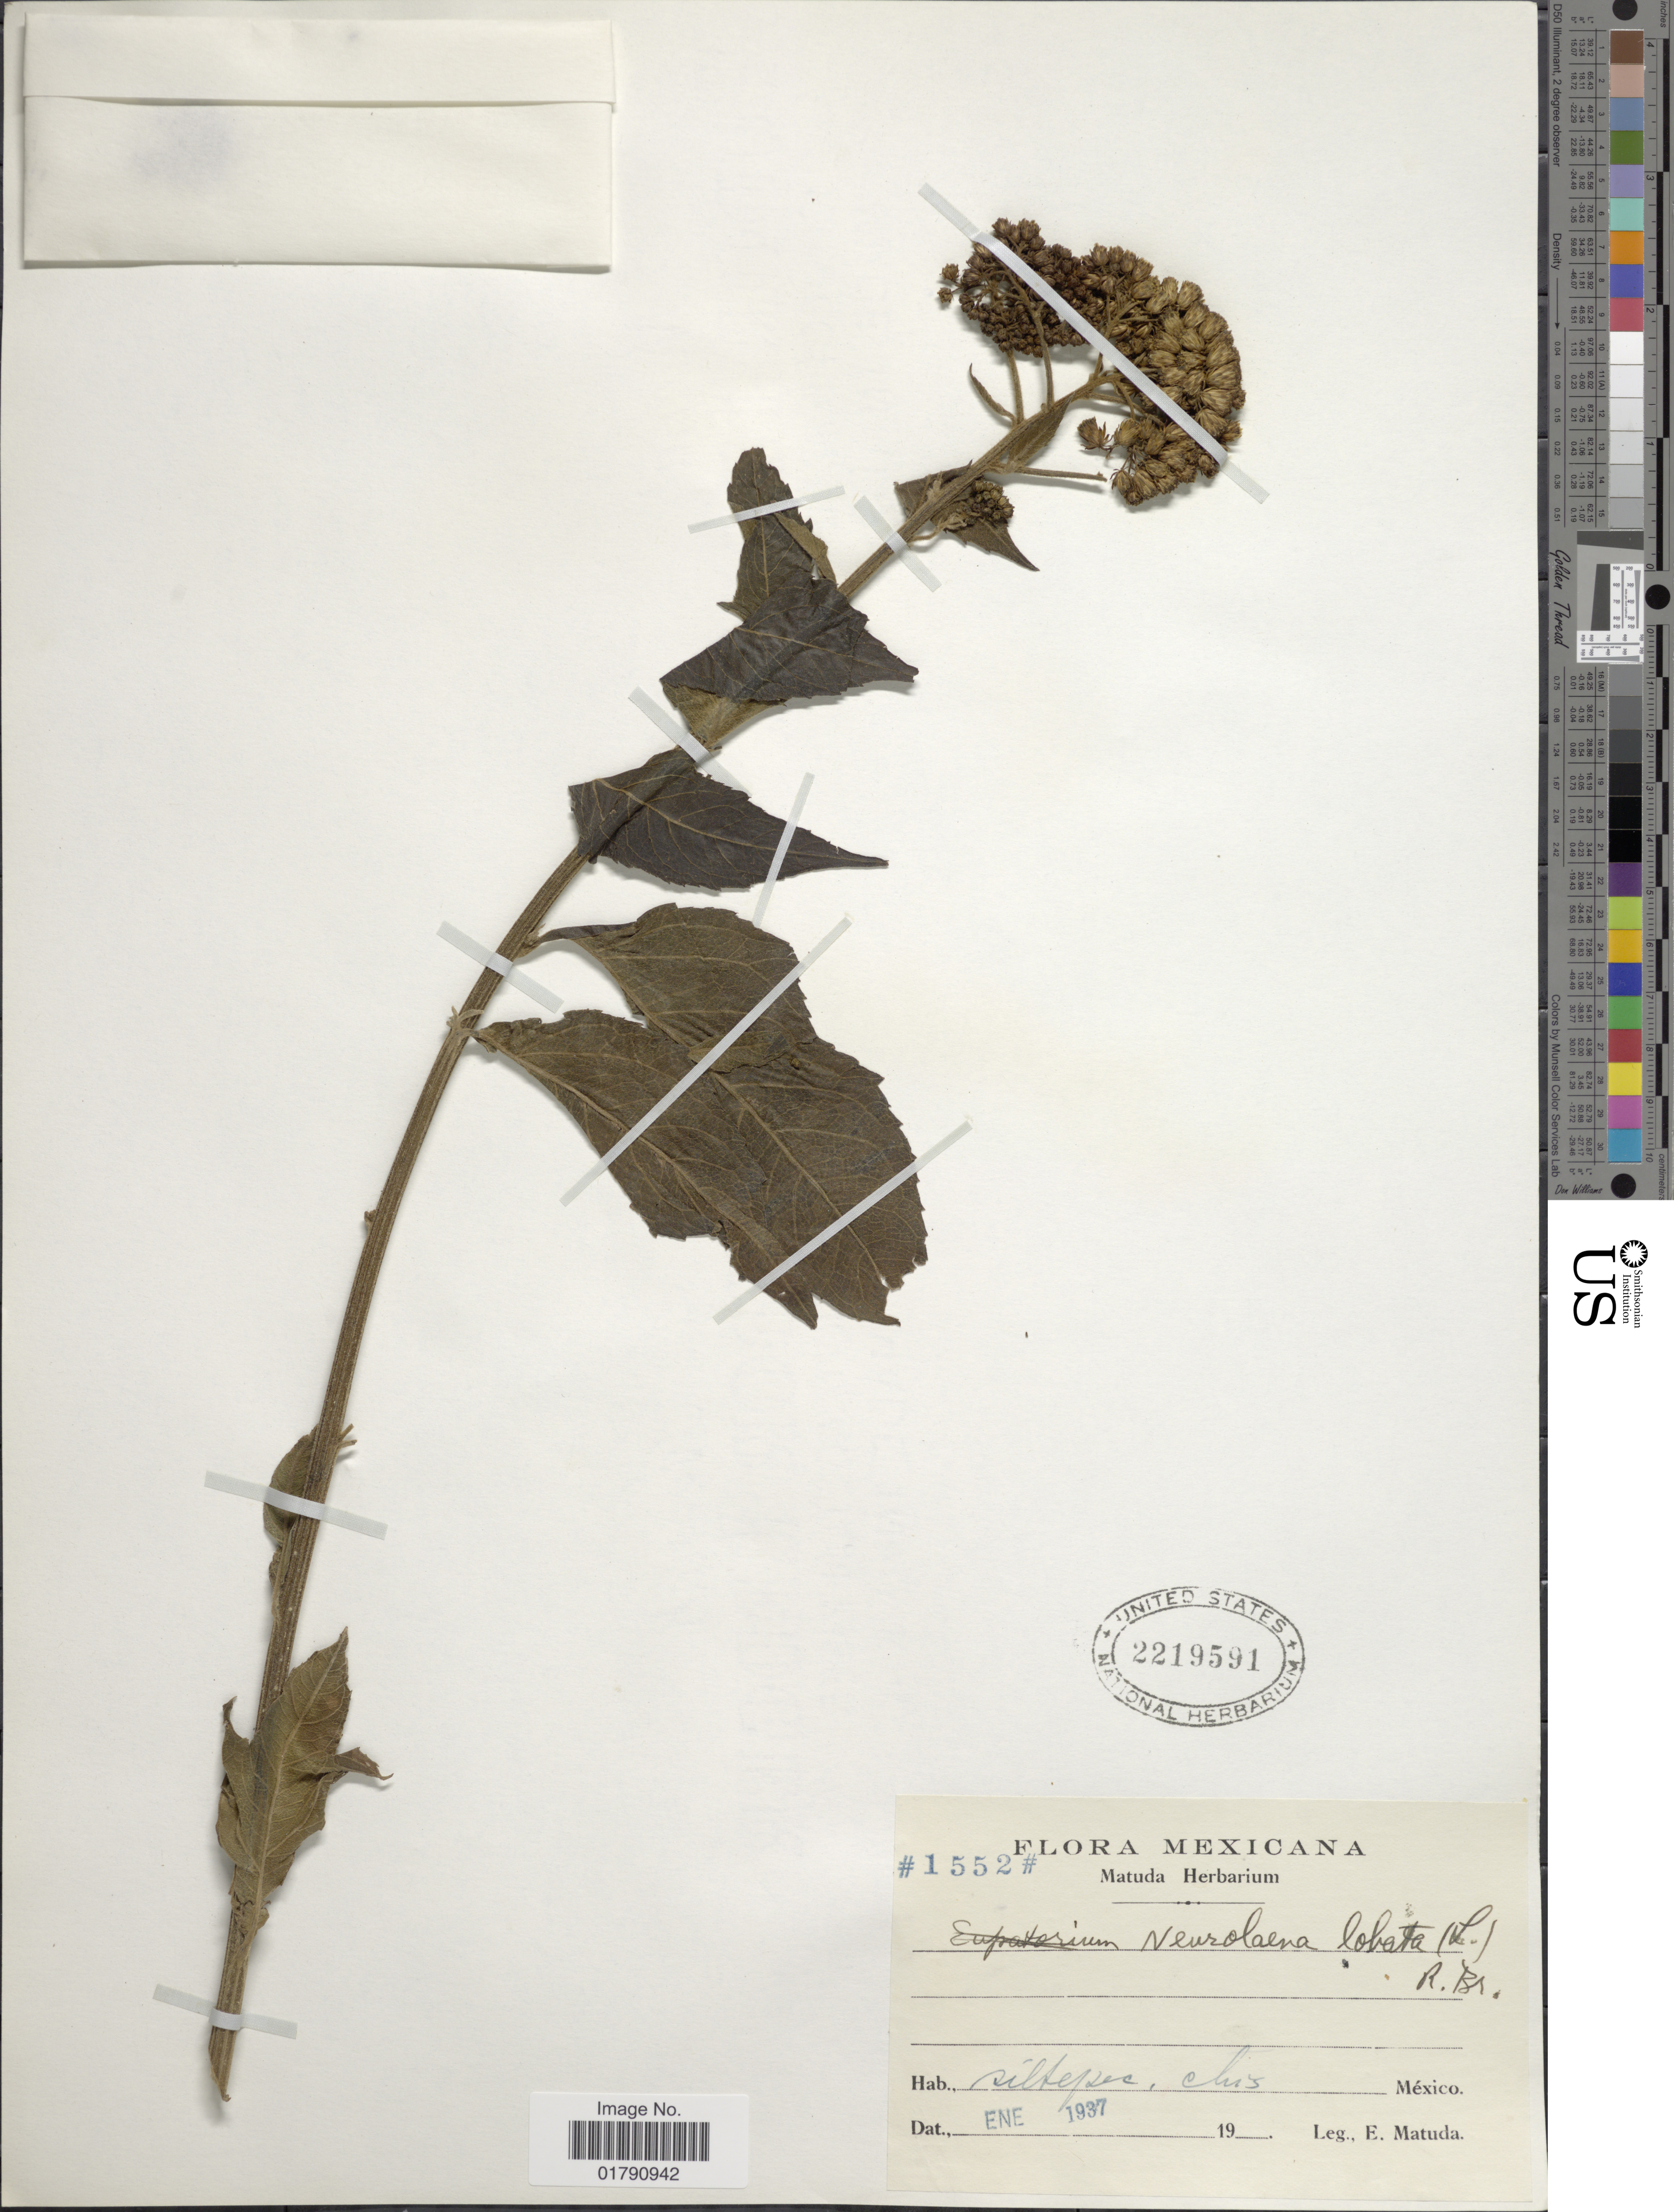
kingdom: Plantae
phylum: Tracheophyta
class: Magnoliopsida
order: Asterales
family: Asteraceae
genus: Neurolaena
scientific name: Neurolaena lobata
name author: (L.) R. Br. ex Cass.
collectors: E. Matuda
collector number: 1552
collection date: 1937-01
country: Mexico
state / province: Chiapas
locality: Siltepec, Chis.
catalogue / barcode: US 2219591